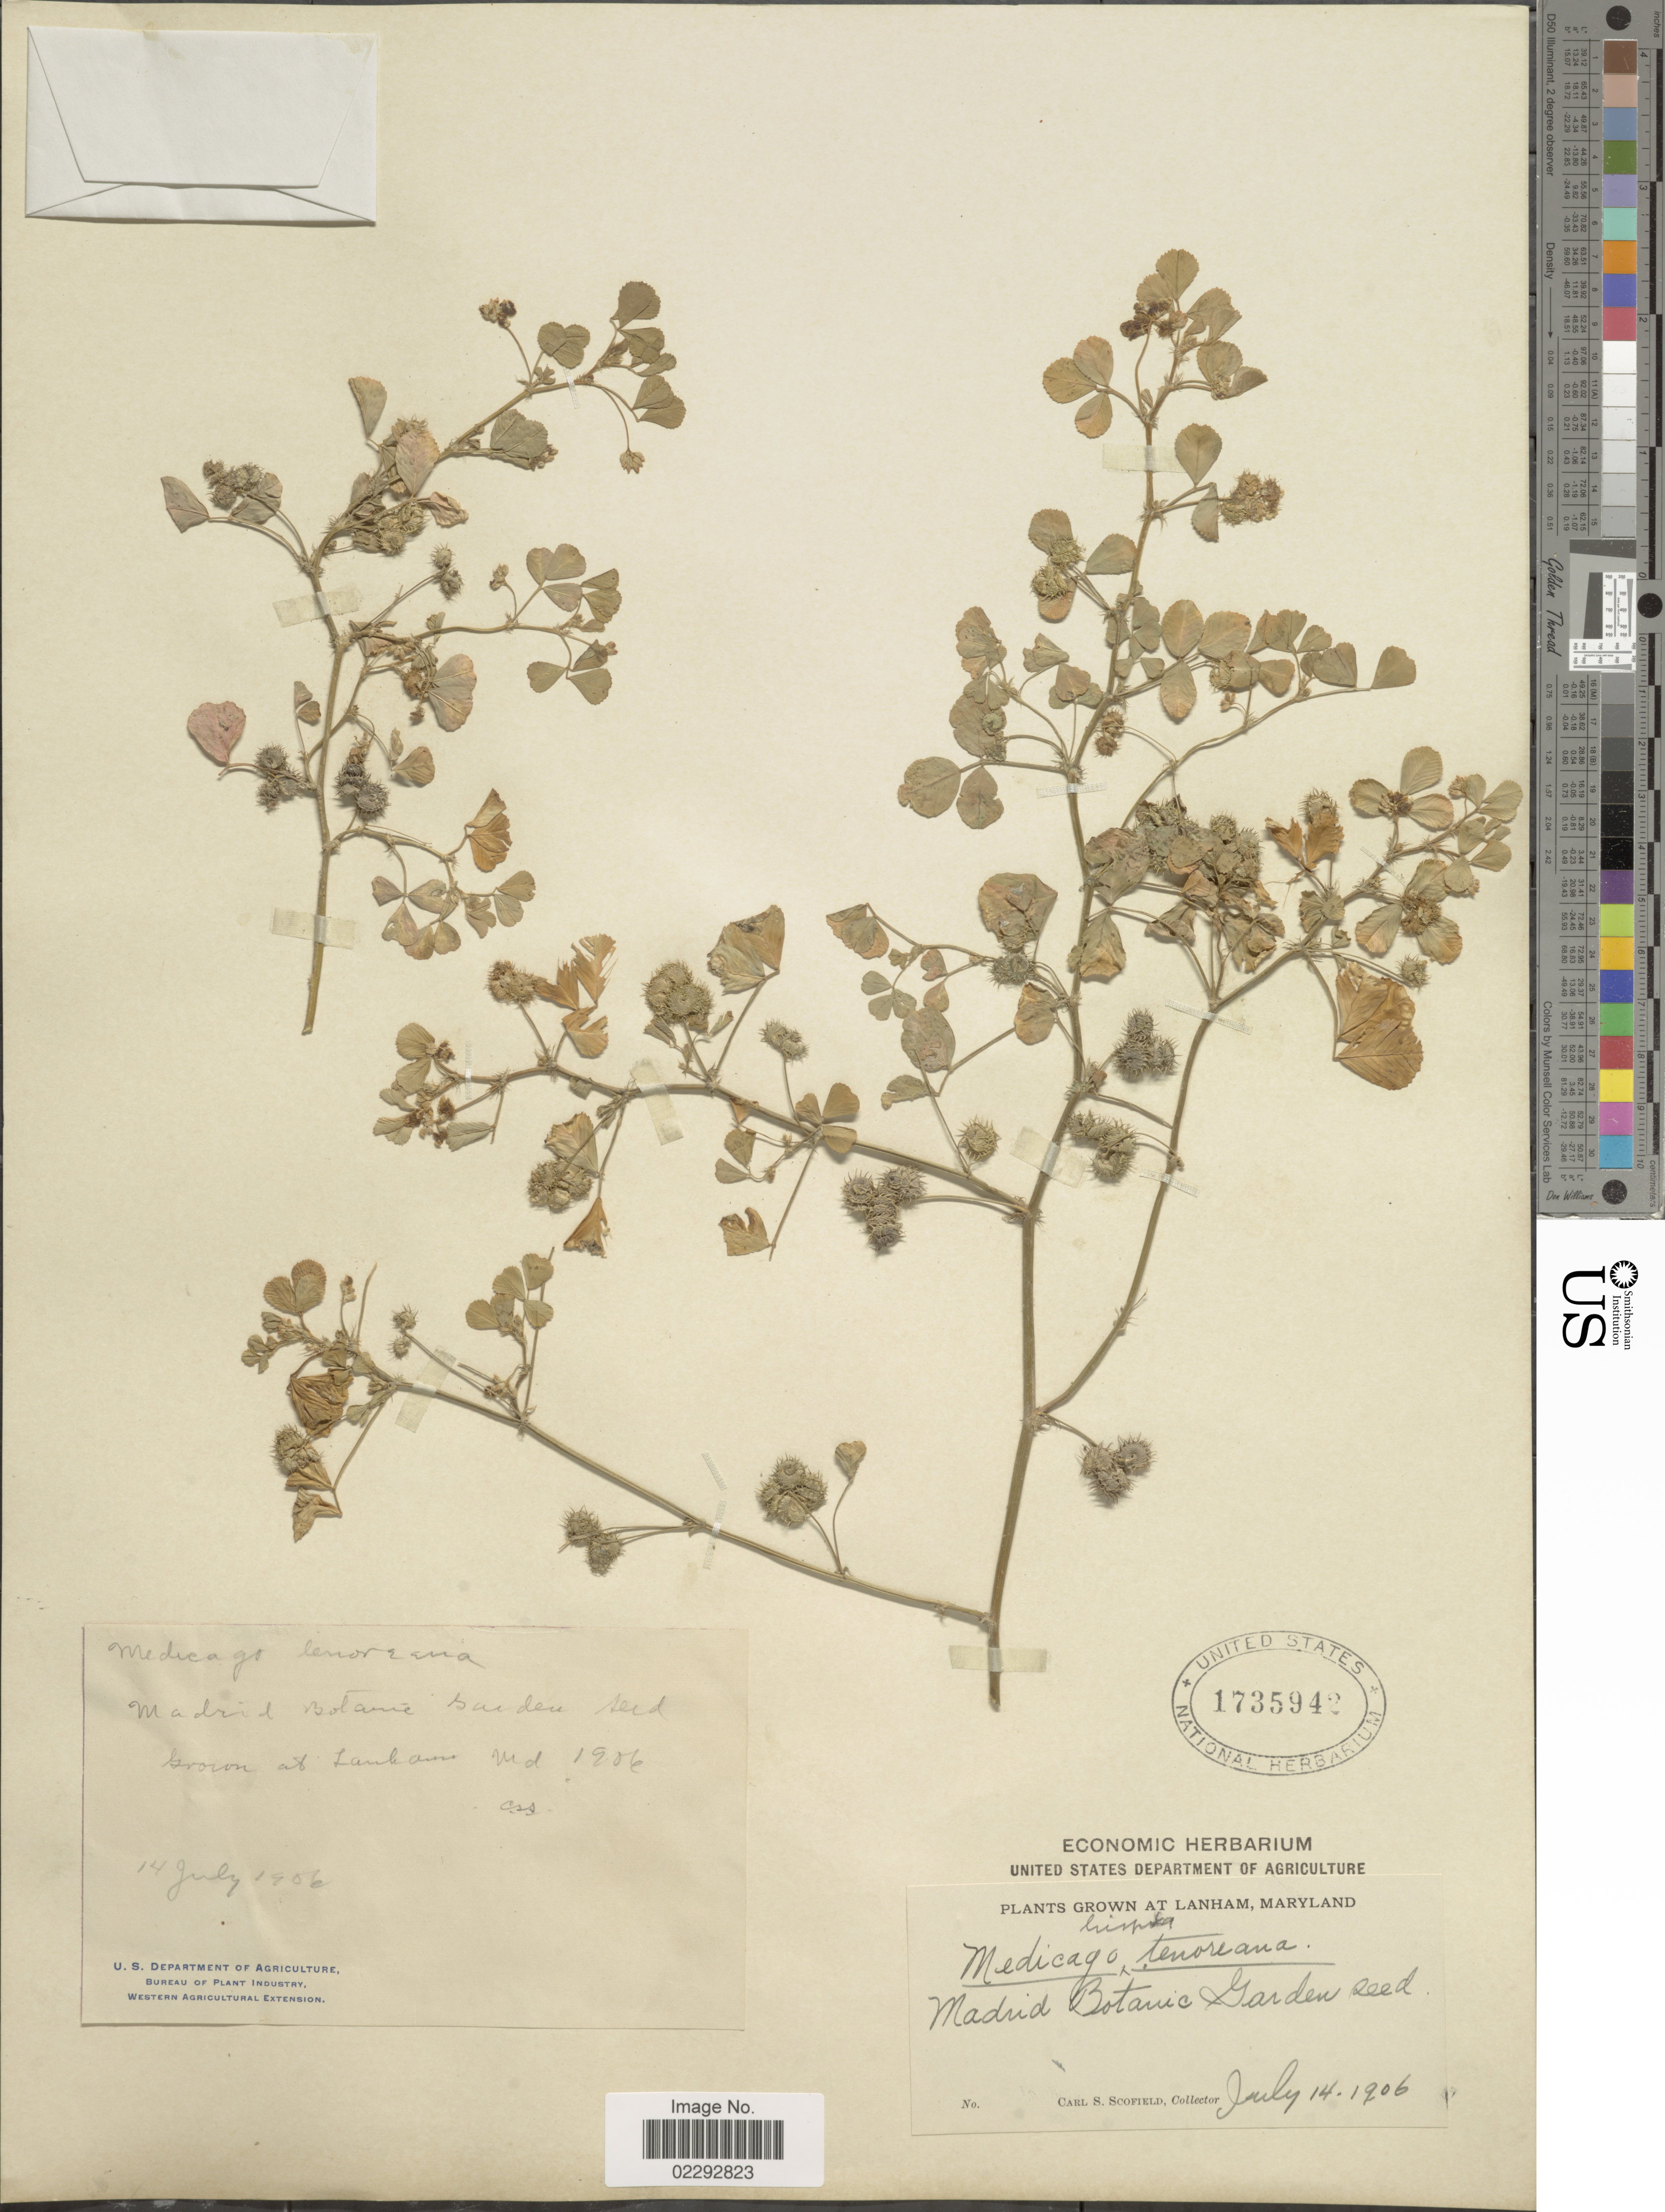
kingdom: Plantae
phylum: Tracheophyta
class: Magnoliopsida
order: Fabales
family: Fabaceae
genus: Medicago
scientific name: Medicago hispida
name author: Gaertn.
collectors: C. Scofield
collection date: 1906-07-14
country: United States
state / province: Maryland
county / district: Prince George's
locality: Lanham, Maryland.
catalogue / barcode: US 1735942